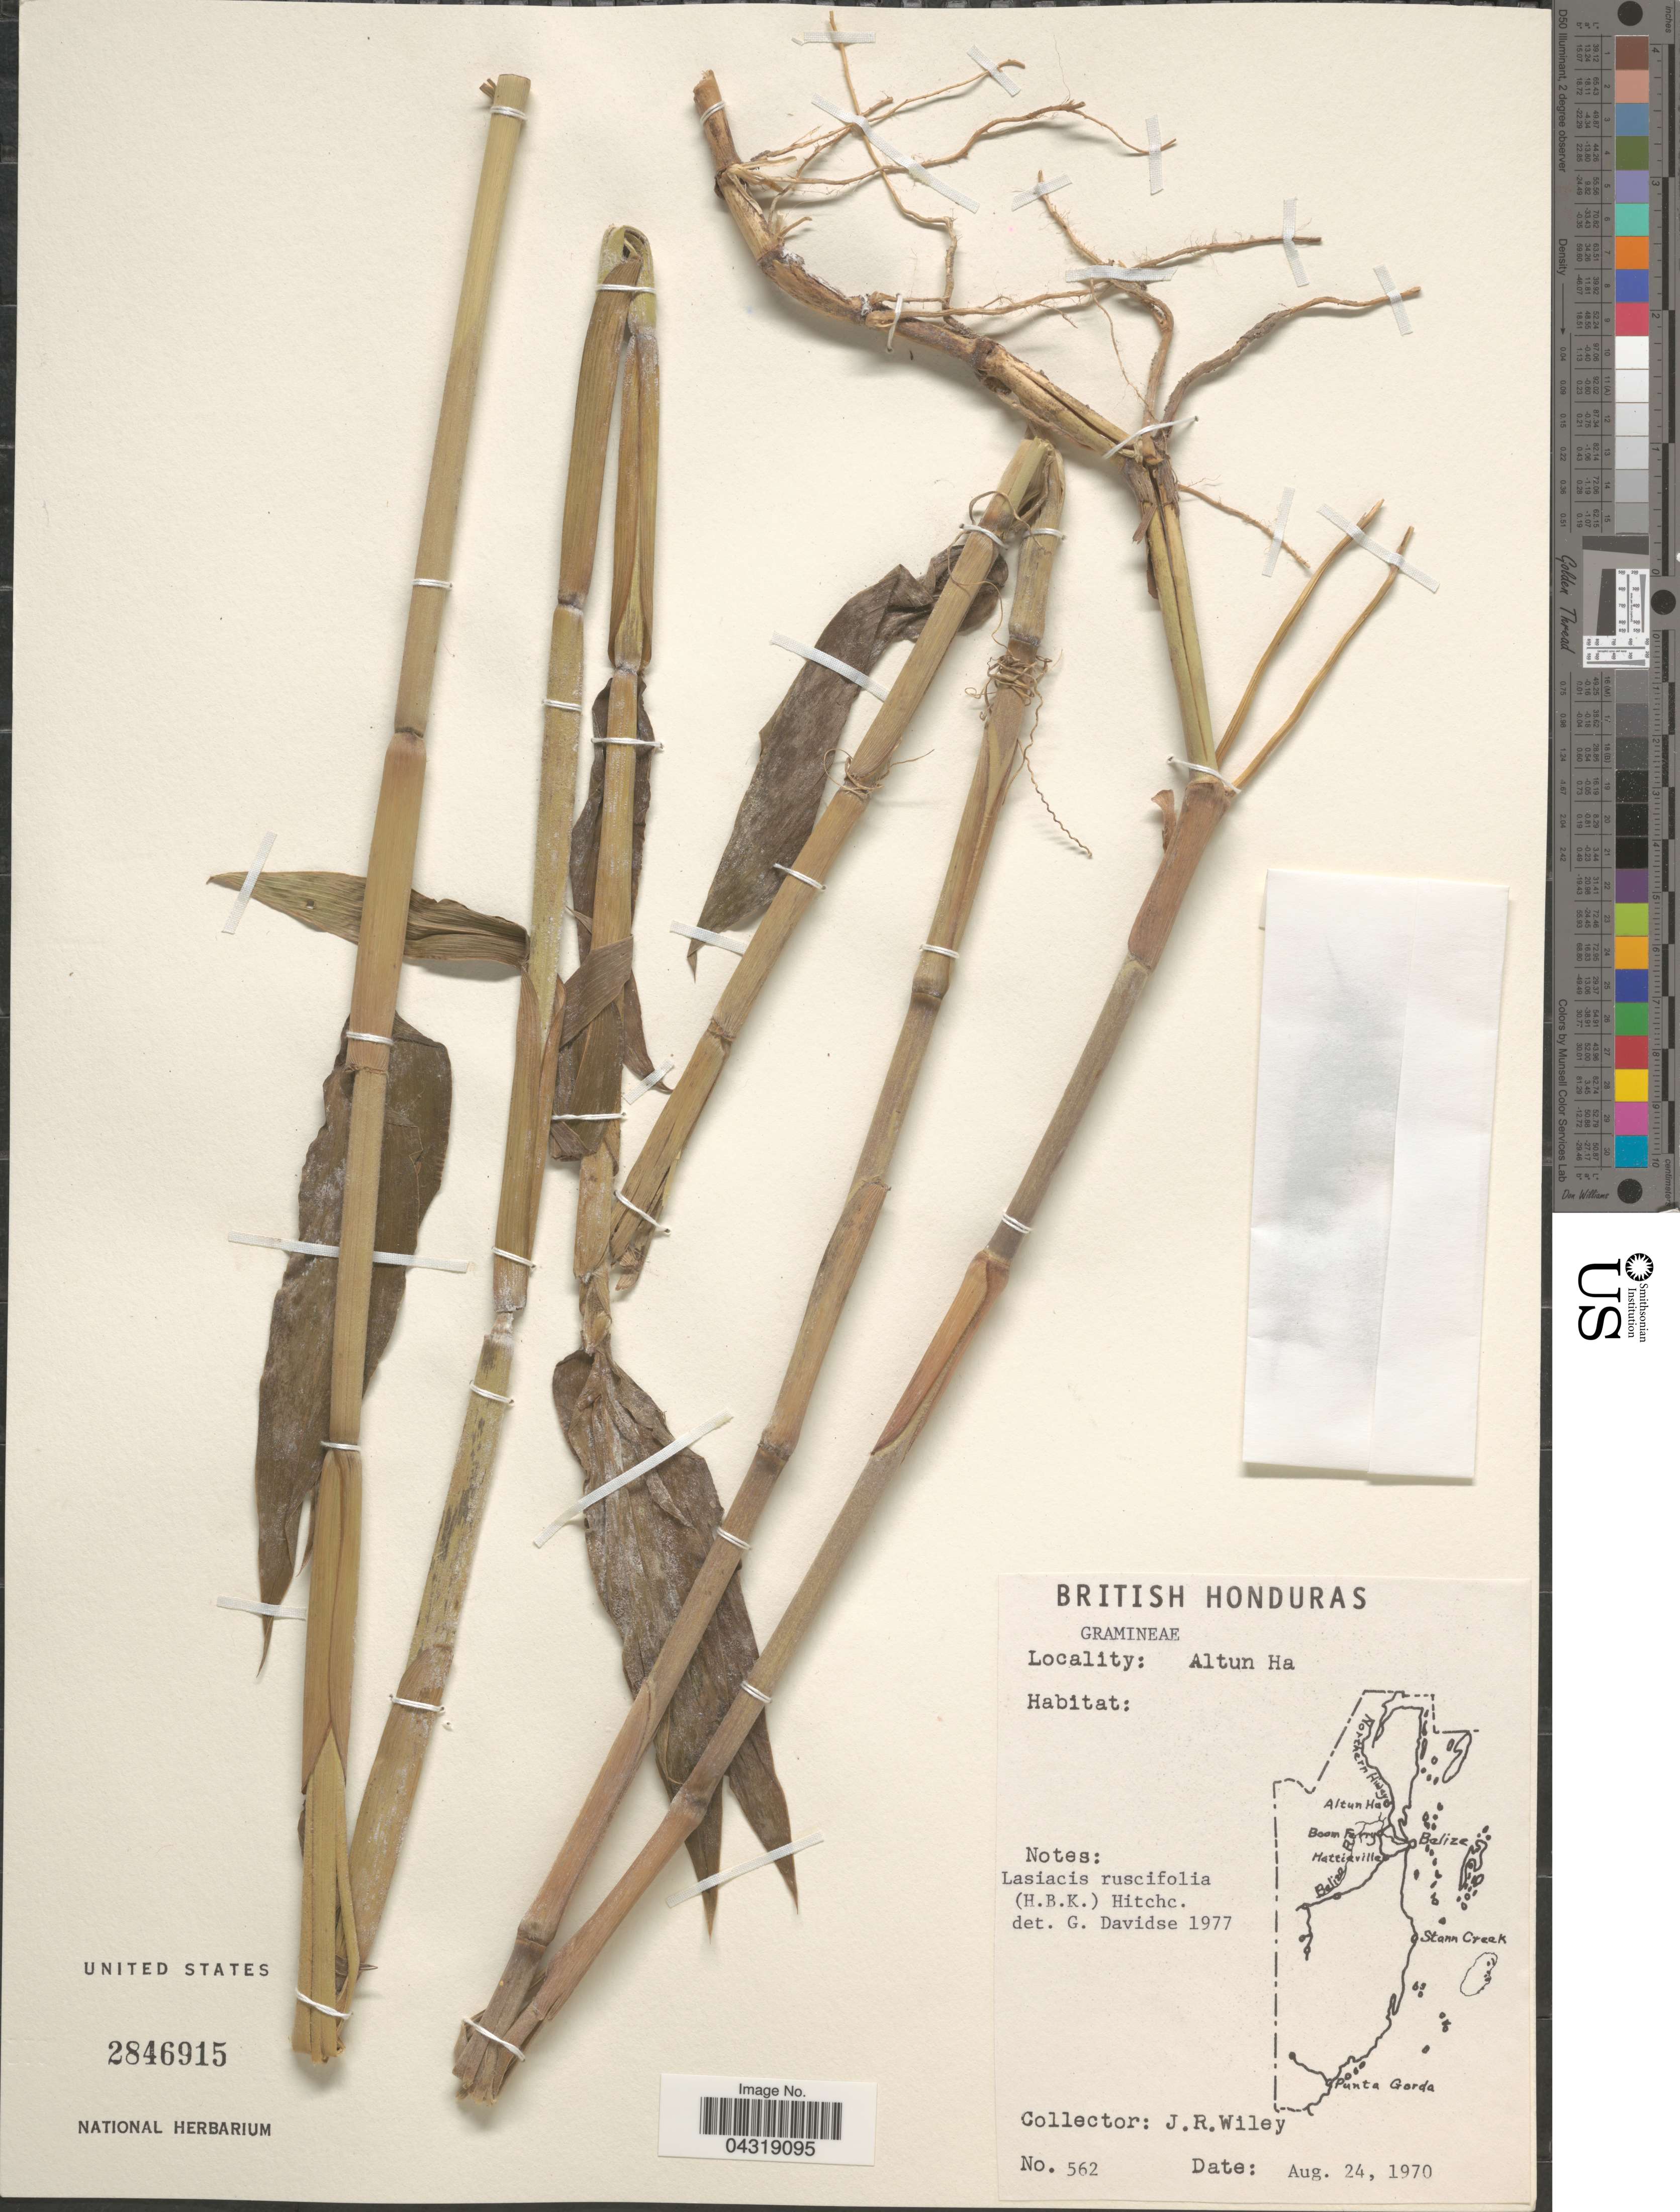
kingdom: Plantae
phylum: Tracheophyta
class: Liliopsida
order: Poales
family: Poaceae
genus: Lasiacis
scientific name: Lasiacis ruscifolia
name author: (Kunth) Hitchc.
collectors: J. Wiley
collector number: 562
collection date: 1970-08-24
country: Belize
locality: British Honduras. Altun Ha.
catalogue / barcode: US 2846915